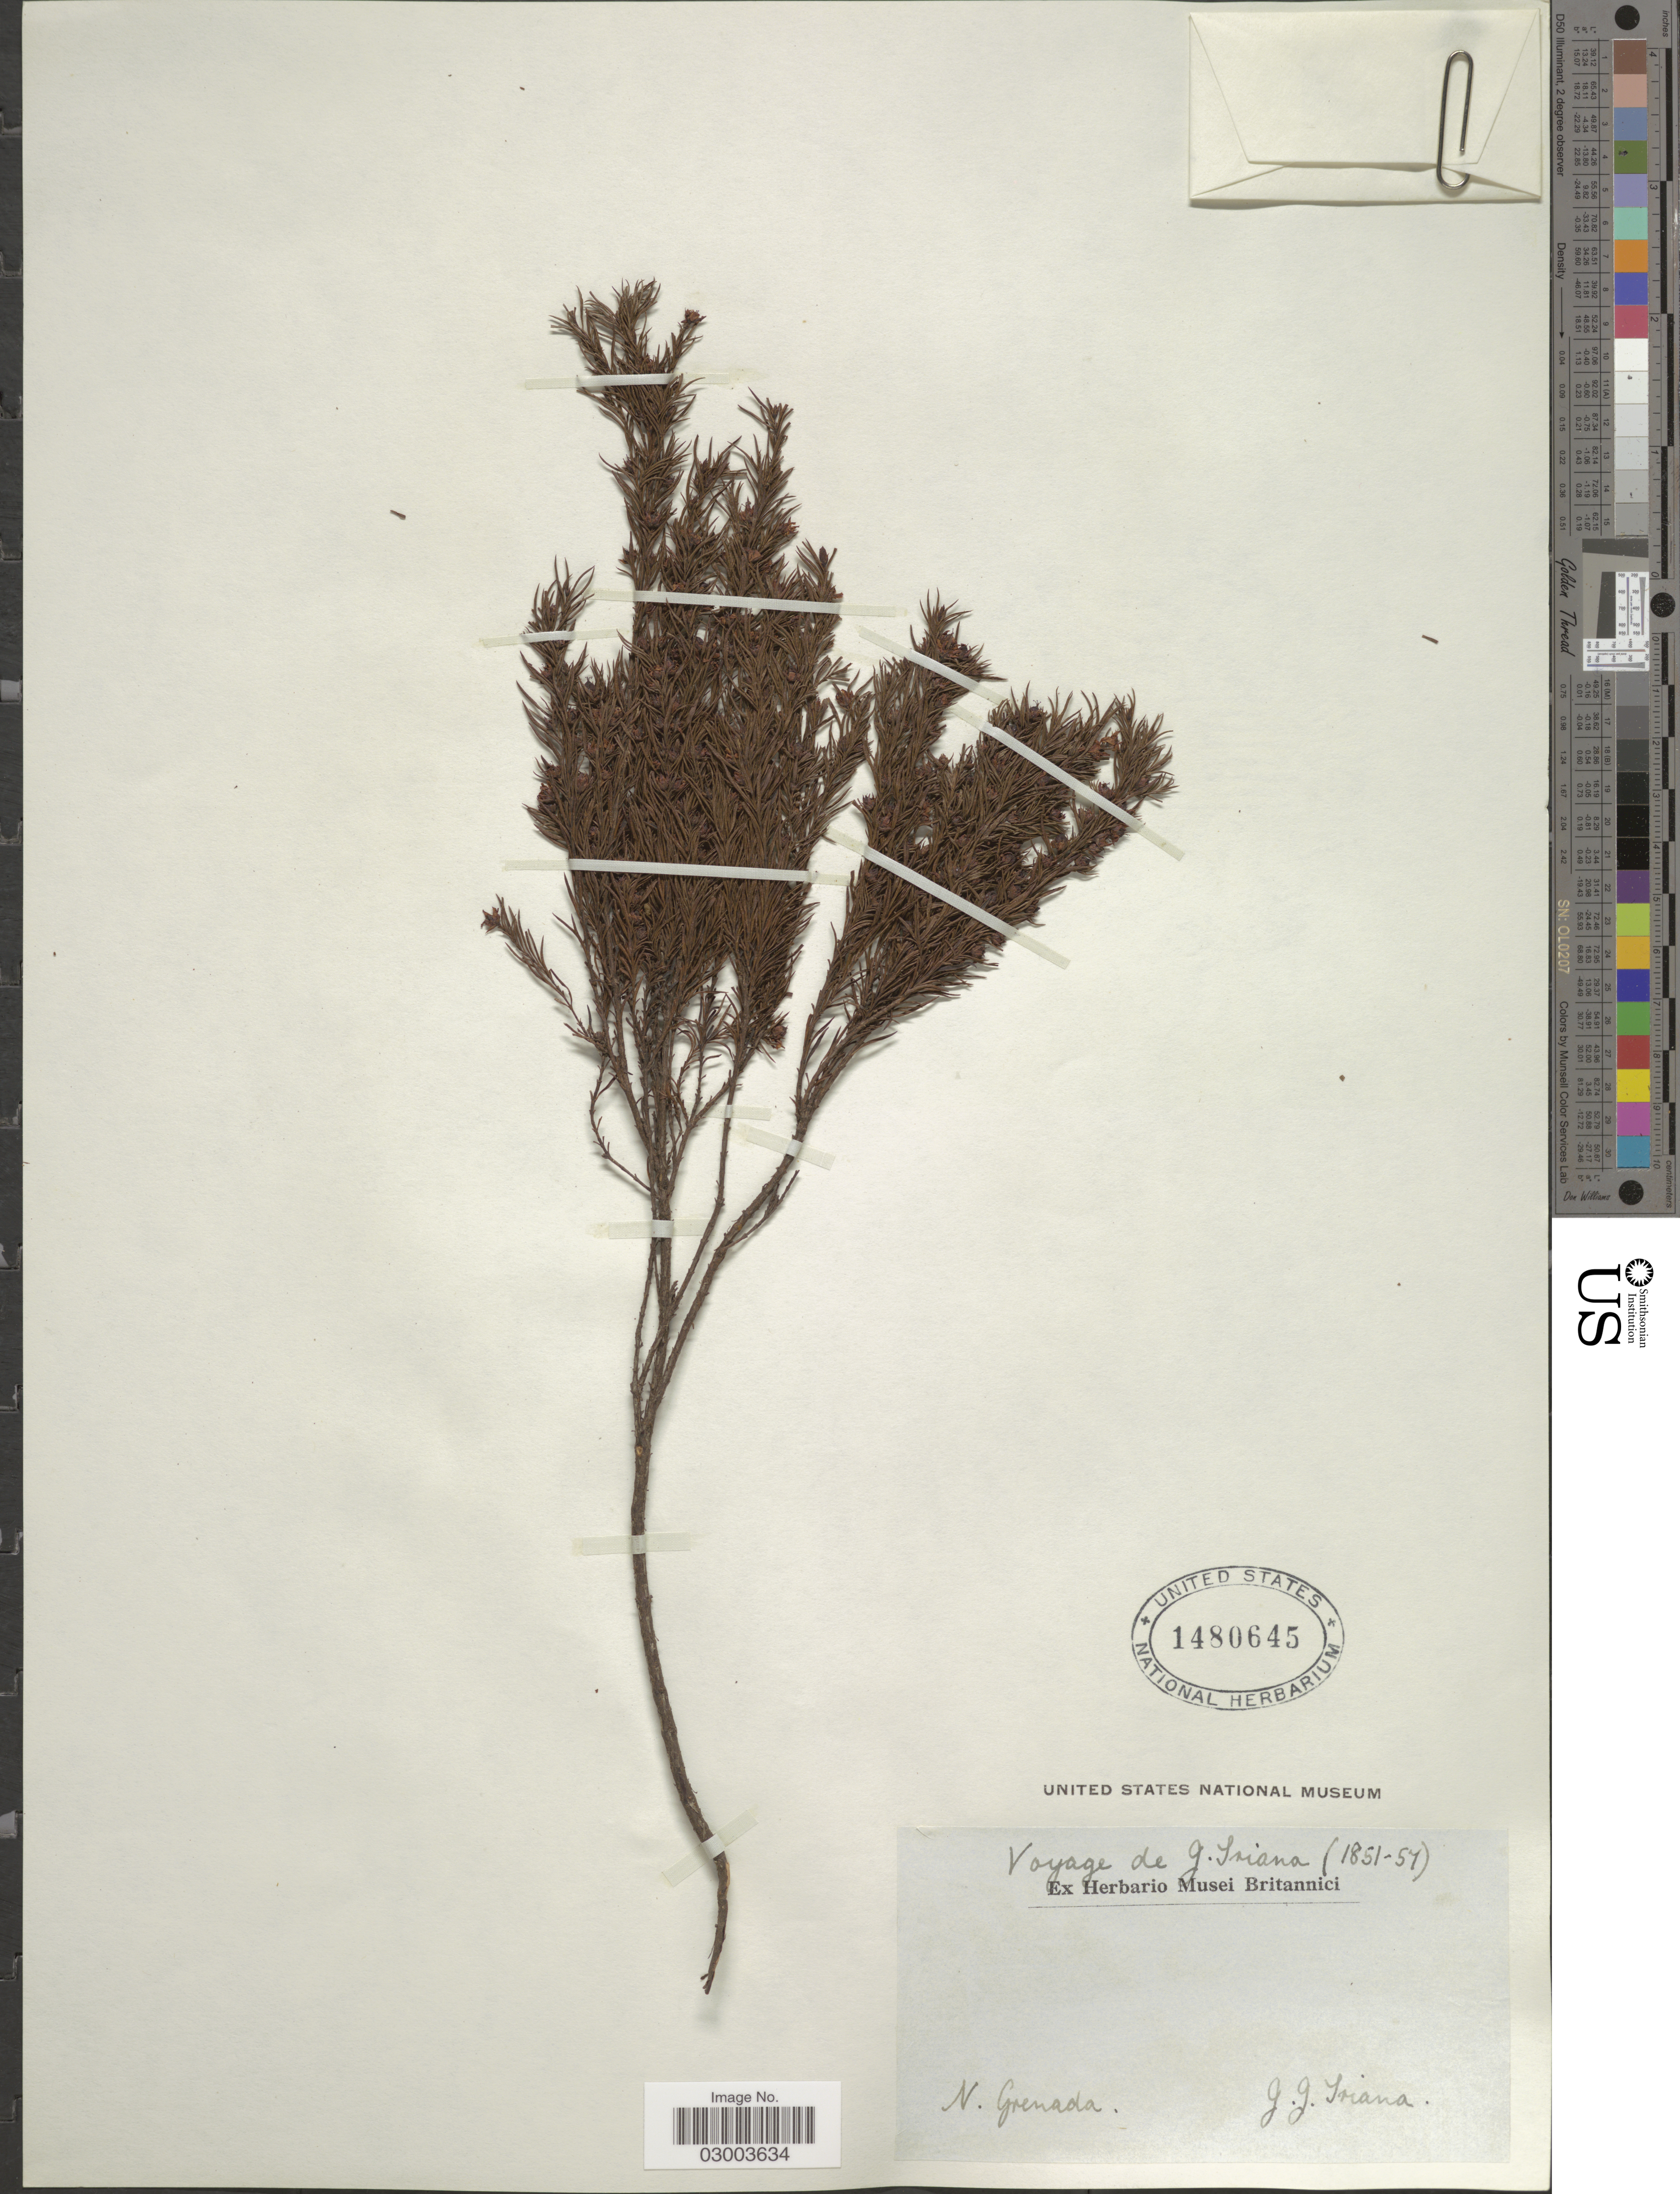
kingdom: Plantae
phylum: Tracheophyta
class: Magnoliopsida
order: Malpighiales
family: Hypericaceae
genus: Hypericum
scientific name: Hypericum juniperinum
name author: Kunth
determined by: Strong, Mark T., (BOT), Smithsonian Institution - National Museum of Natural History (UNITED STATES)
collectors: J. J. Triana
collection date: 1851/1857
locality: N. Grenada.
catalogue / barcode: US 1480645